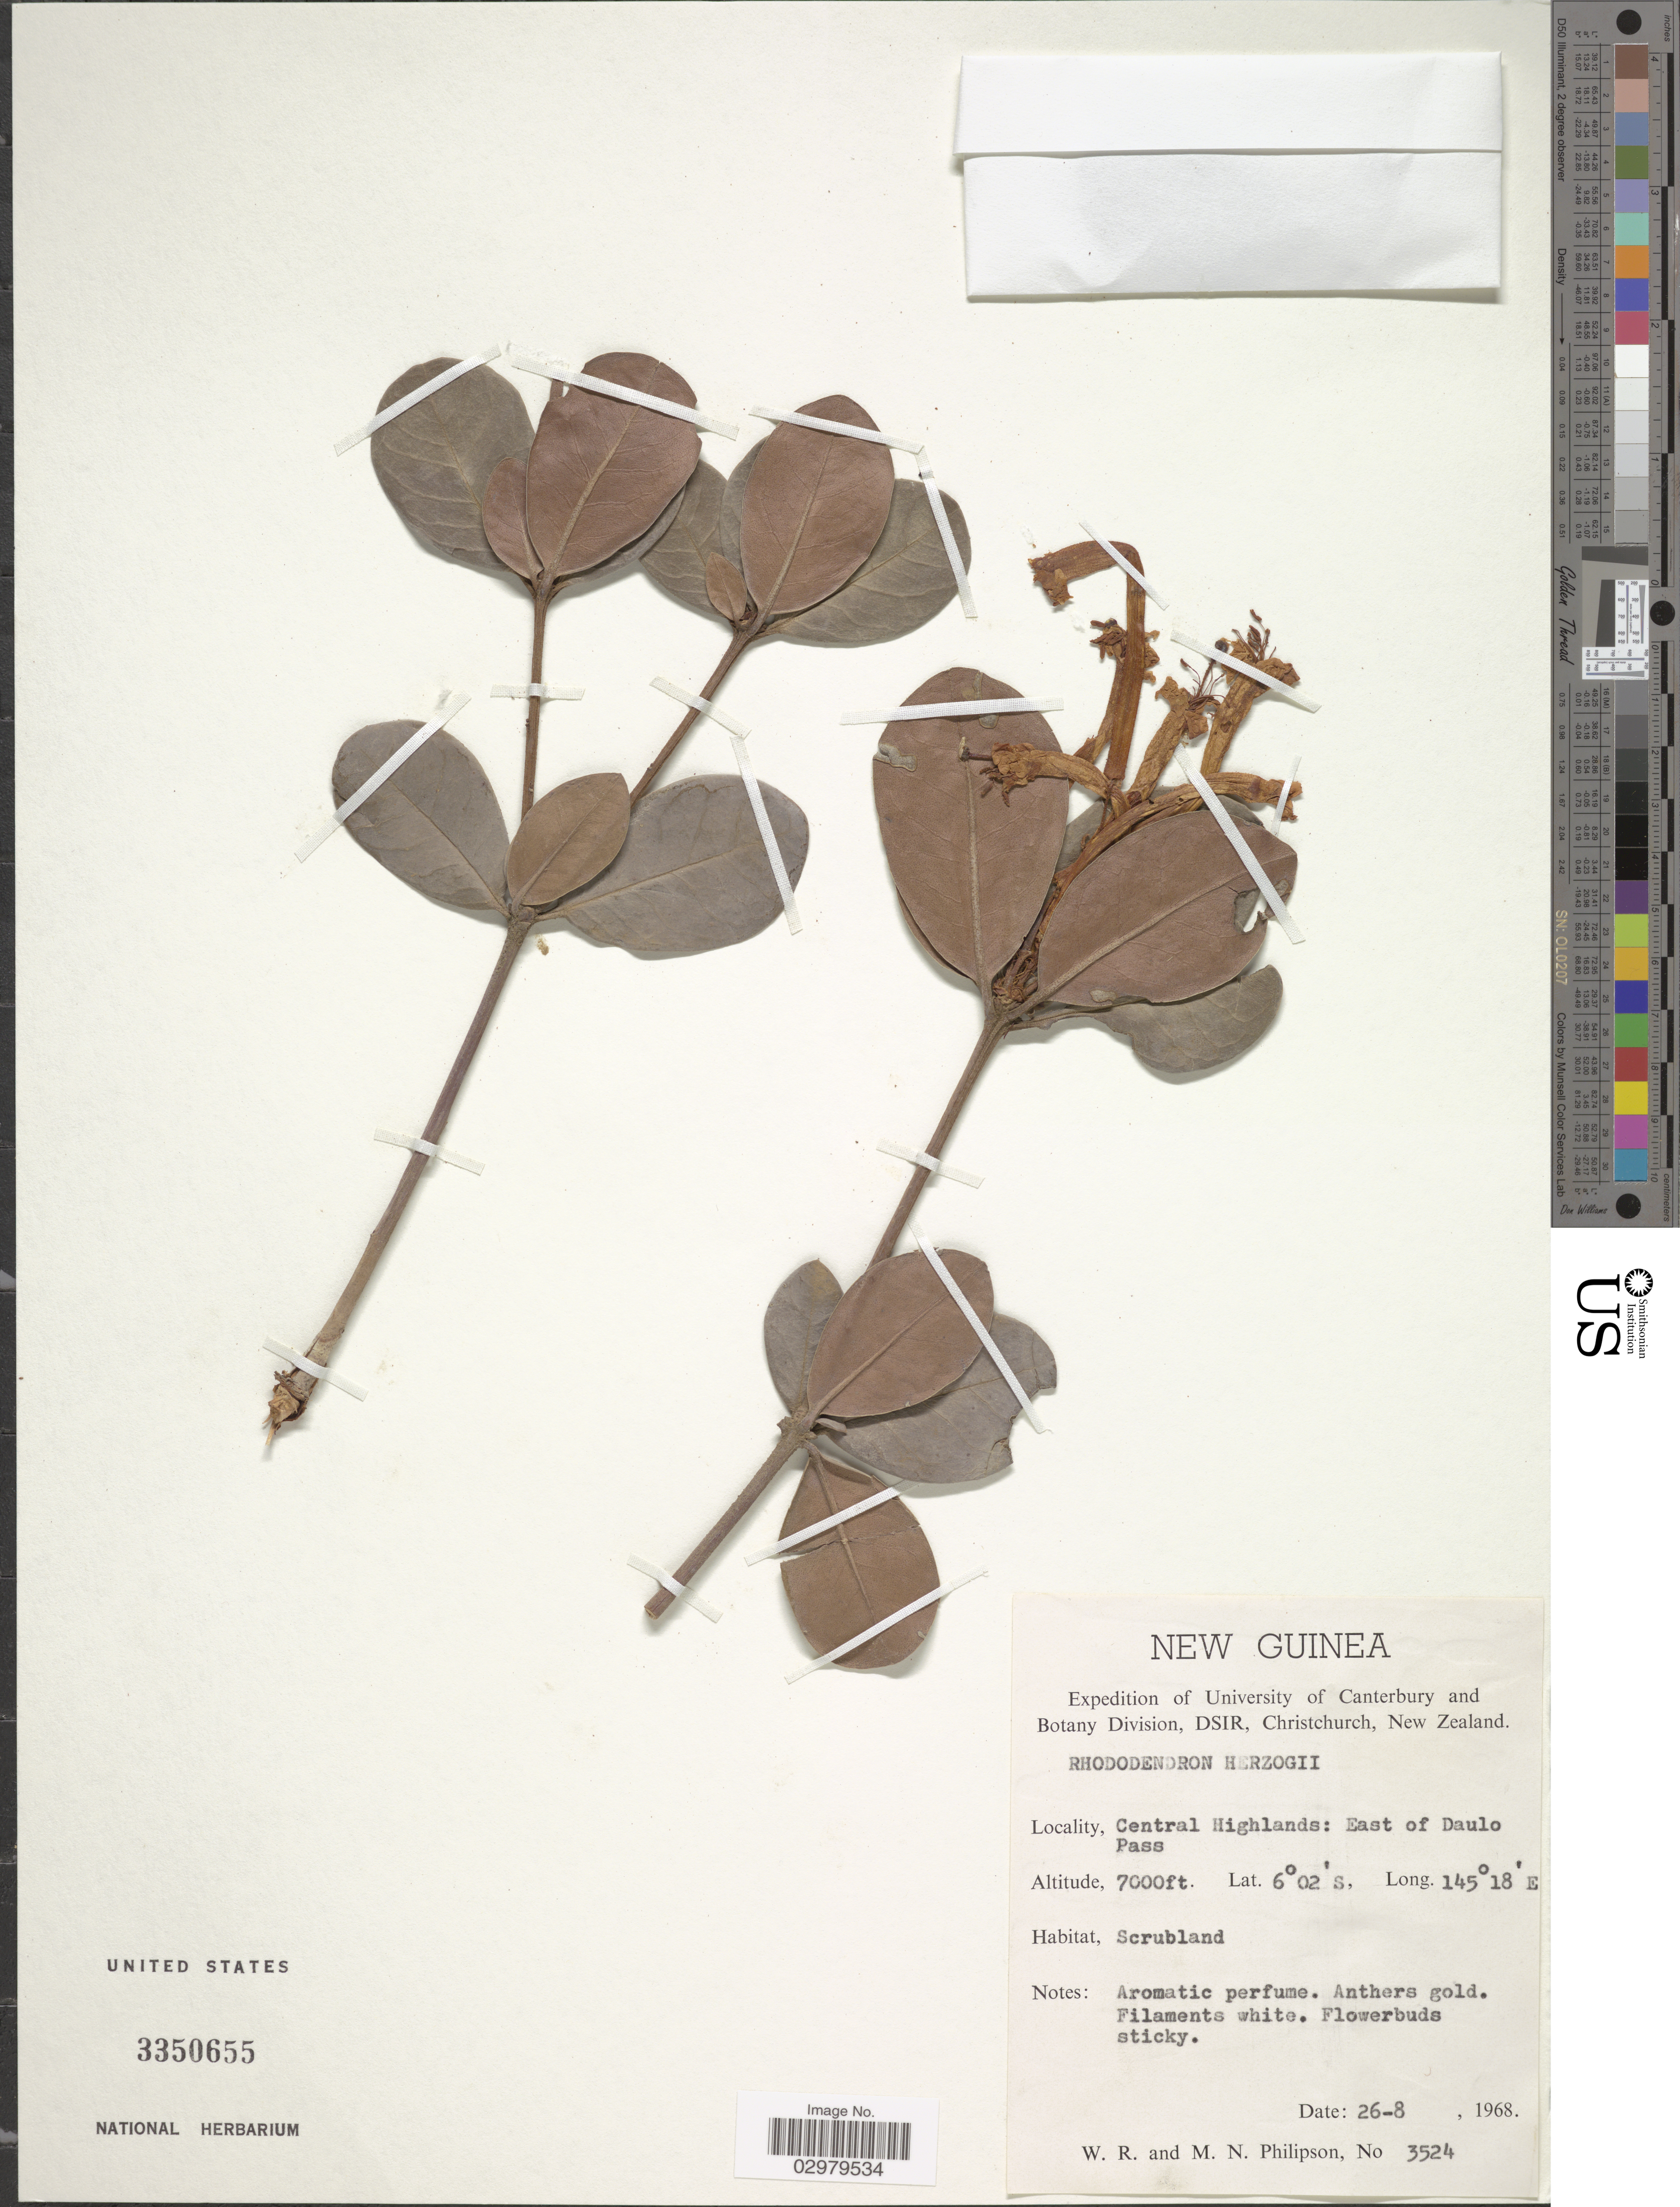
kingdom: Plantae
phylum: Tracheophyta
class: Magnoliopsida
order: Ericales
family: Ericaceae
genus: Rhododendron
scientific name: Rhododendron herzogii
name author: Warb.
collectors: W. R. Philipson & M. Philipson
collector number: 3524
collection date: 1968-08-26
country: Papua New Guinea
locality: New Guinea. Central Highlands: East of Daulo Pass.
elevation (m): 2134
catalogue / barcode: US 3350655